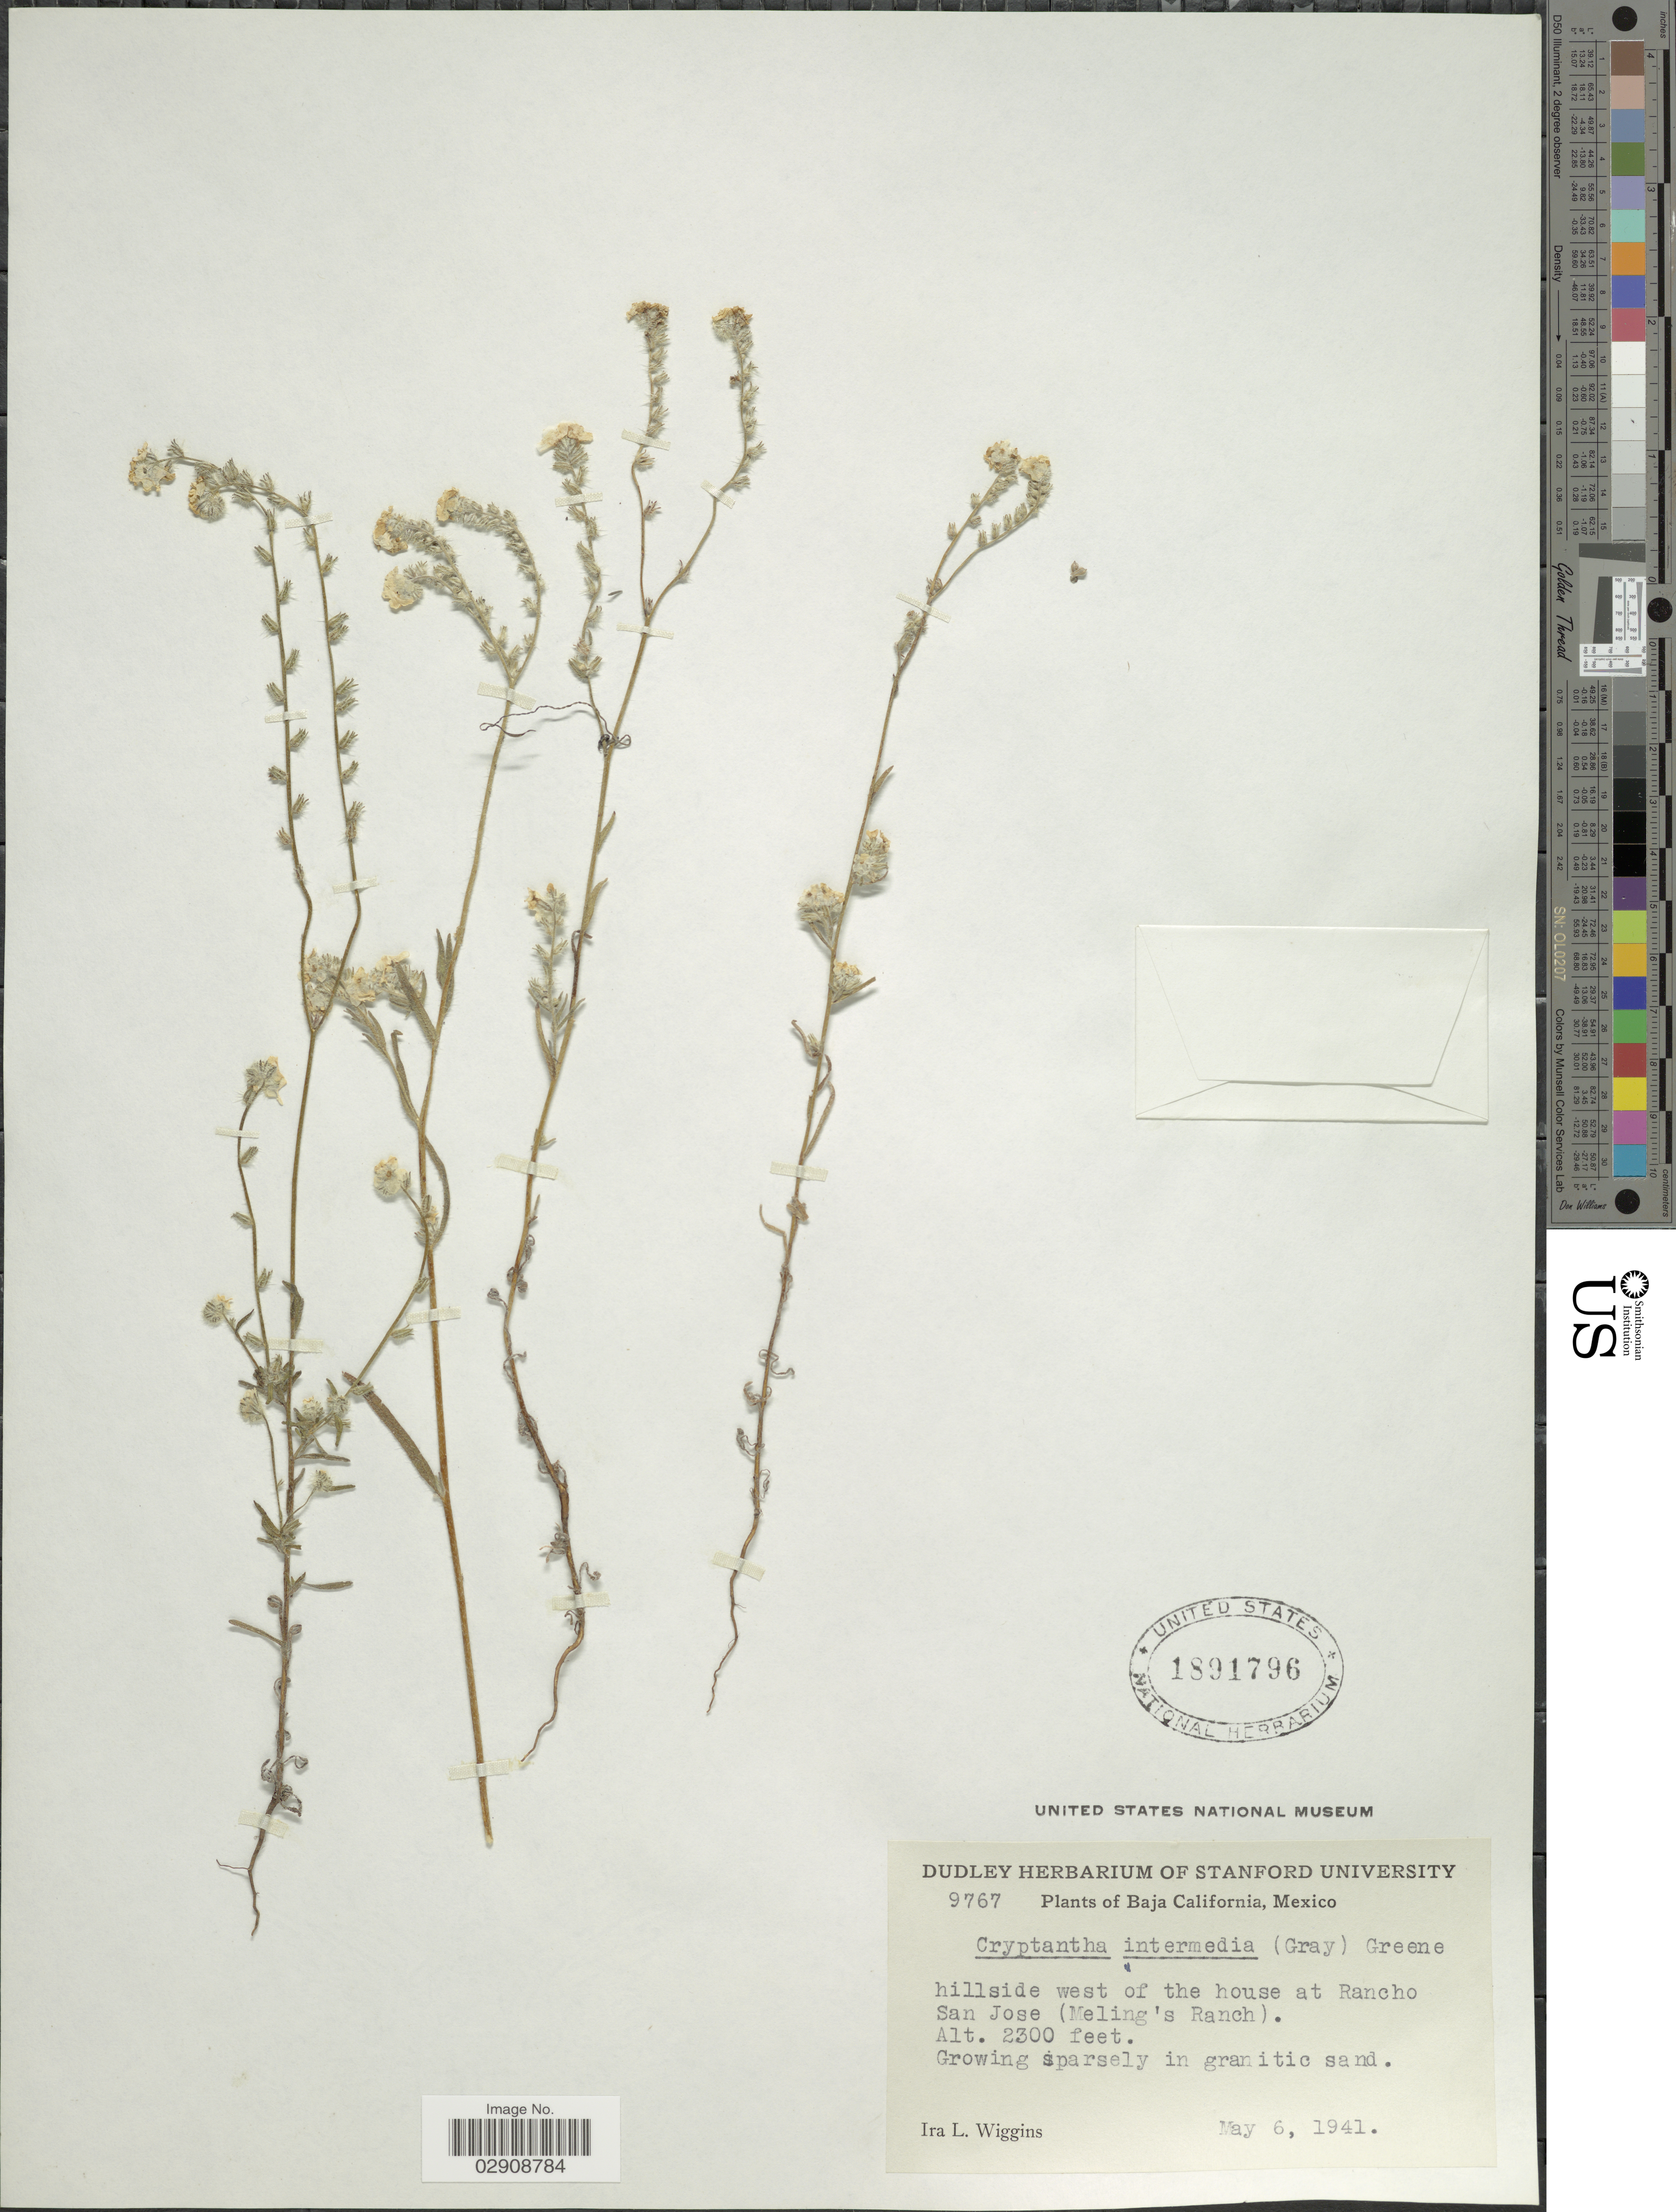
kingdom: Plantae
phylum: Tracheophyta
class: Magnoliopsida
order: Boraginales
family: Boraginaceae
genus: Cryptantha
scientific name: Cryptantha intermedia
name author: (A. Gray) Greene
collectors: I. L. Wiggins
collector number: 9767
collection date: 1941-05-06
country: Mexico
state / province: Baja California Norte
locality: Hillside west of the house at Rancho San jose (Meling's Ranch).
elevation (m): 701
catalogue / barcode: US 1891796